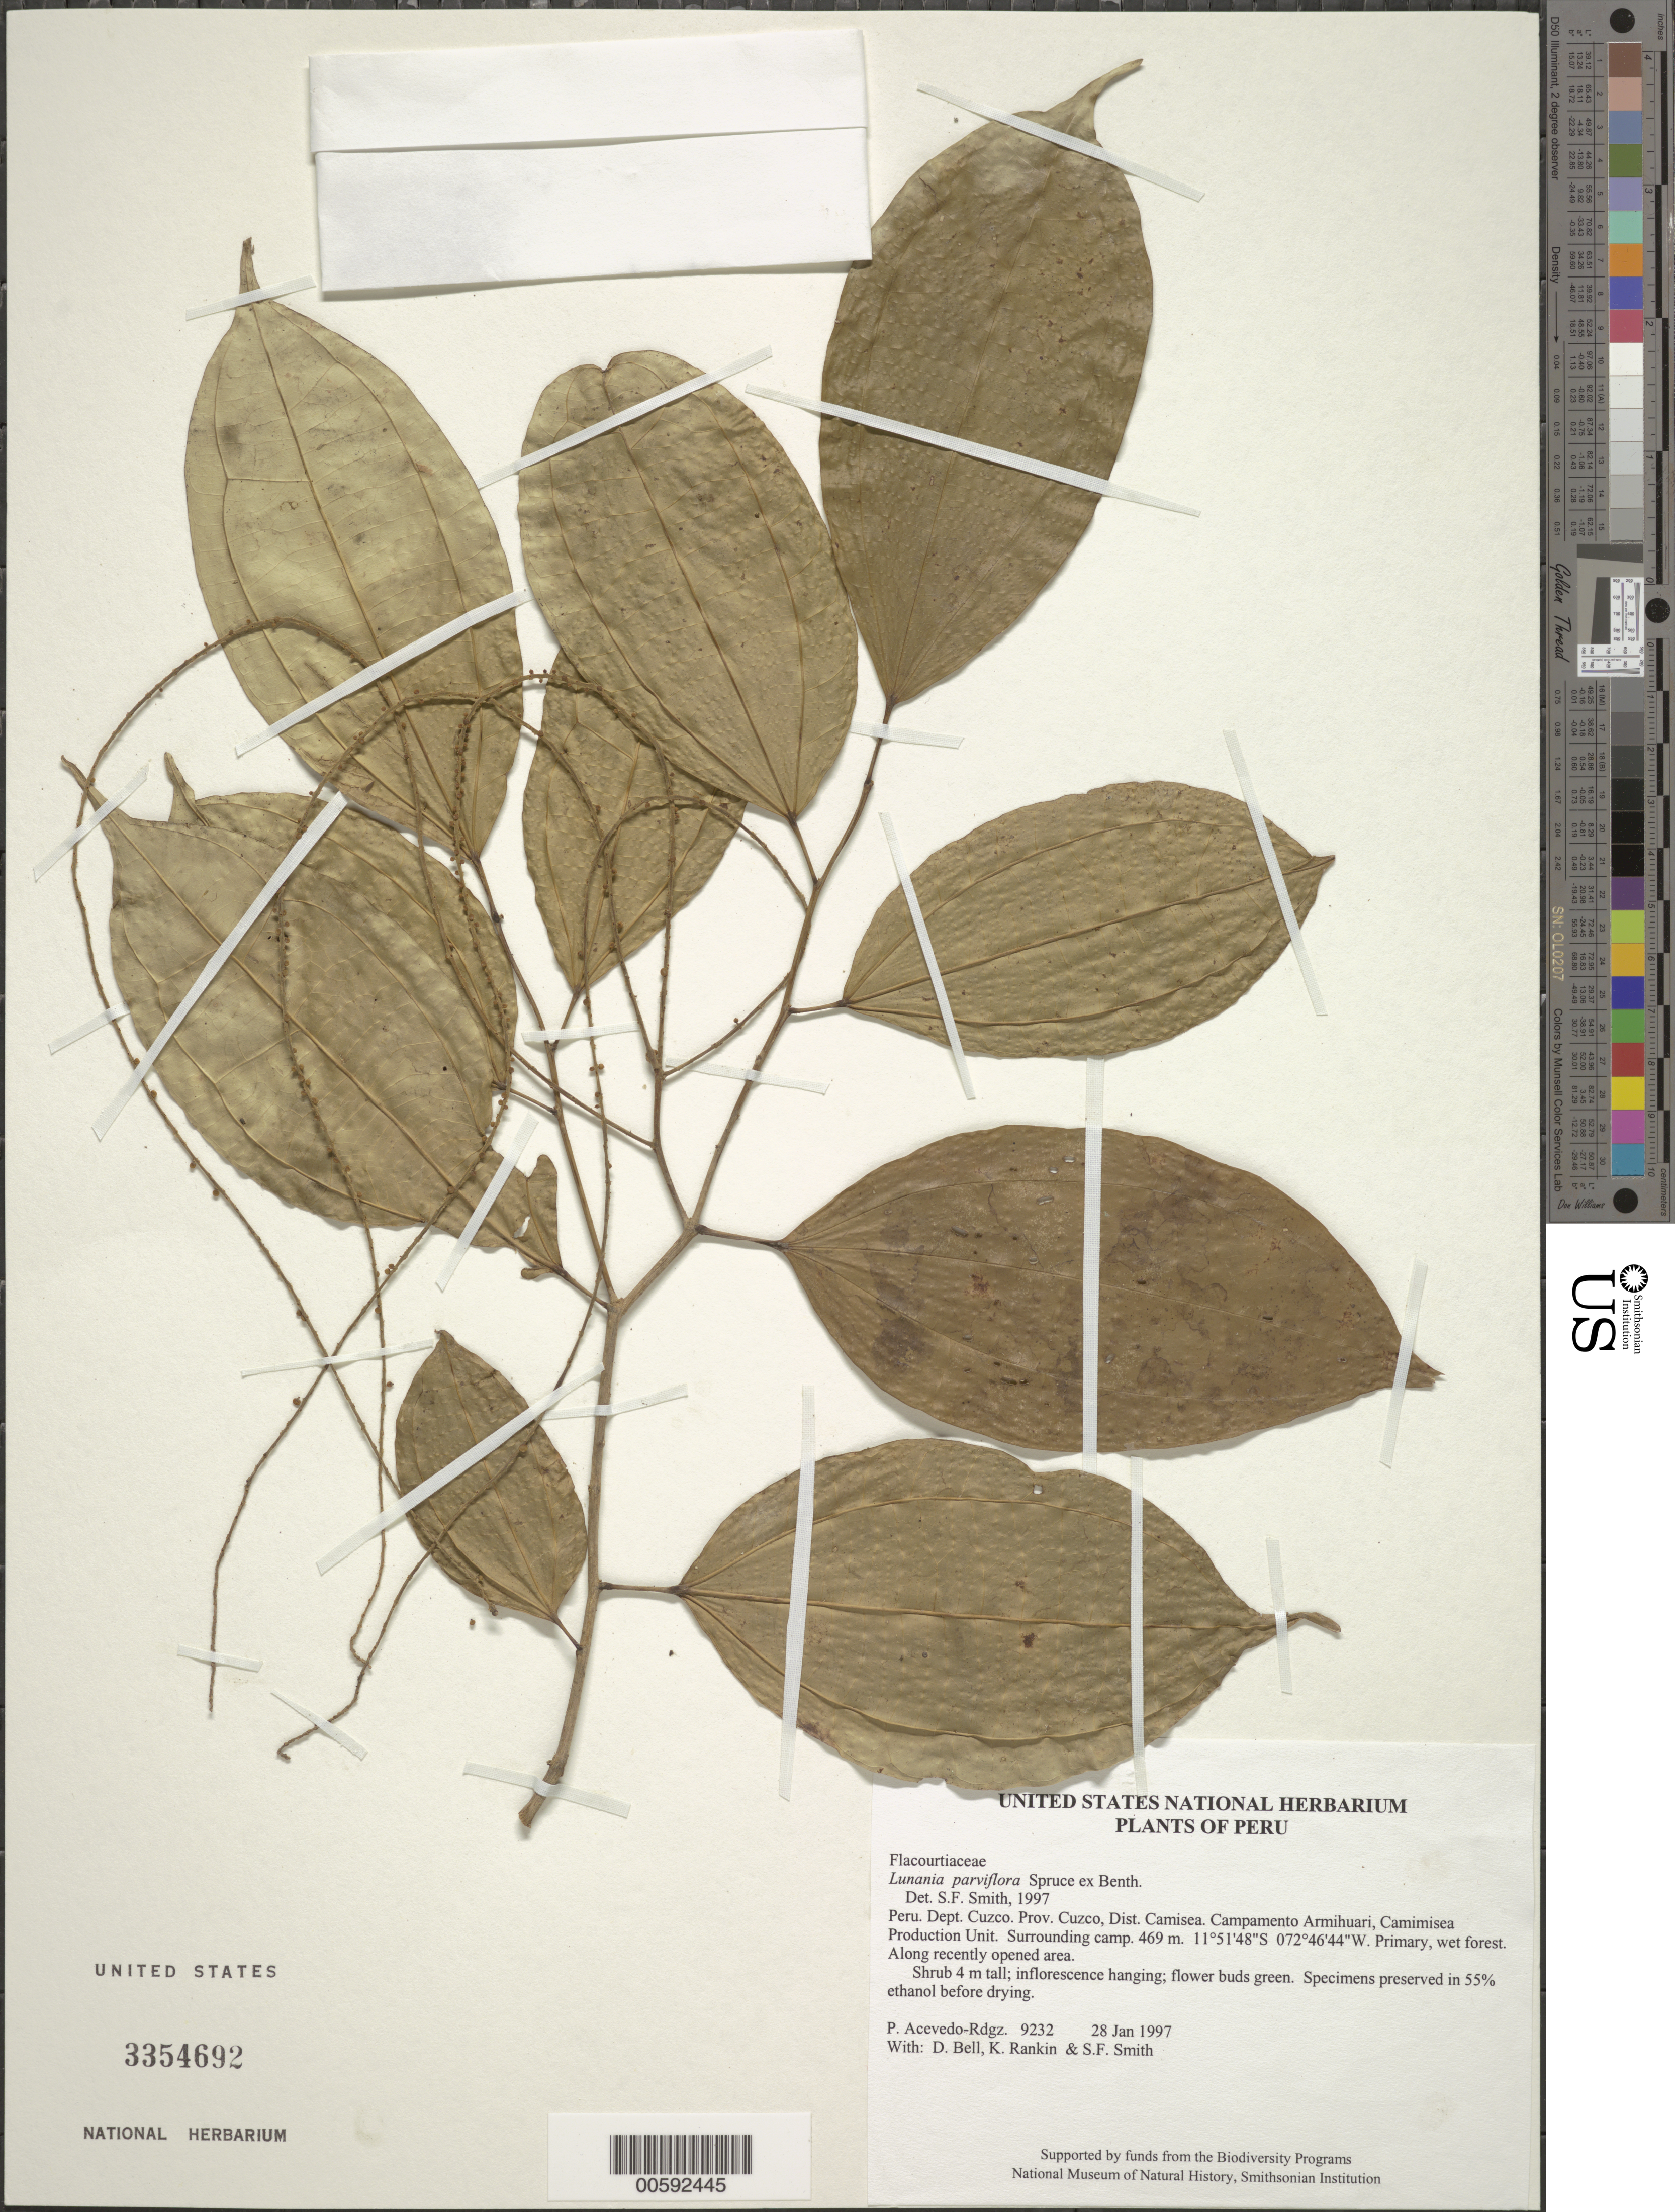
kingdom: Plantae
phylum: Tracheophyta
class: Magnoliopsida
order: Malpighiales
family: Salicaceae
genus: Lunania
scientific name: Lunania parviflora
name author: Spruce ex Benth.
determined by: Smith, Stephen F., (US), NMNH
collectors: P. Acevedo-Rodr., D. A. Bell, K. B. Rankin & S.F. Smith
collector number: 9232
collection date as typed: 28 Jan 1997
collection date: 1997-01-28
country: Peru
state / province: Cusco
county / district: Cusco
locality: Districto Camisea, Campamento Armihuari, Camimisea Production Unit. Surrounding camp.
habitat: Primary, wet forest. Along recently opened area.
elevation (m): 469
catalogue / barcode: US 3354692